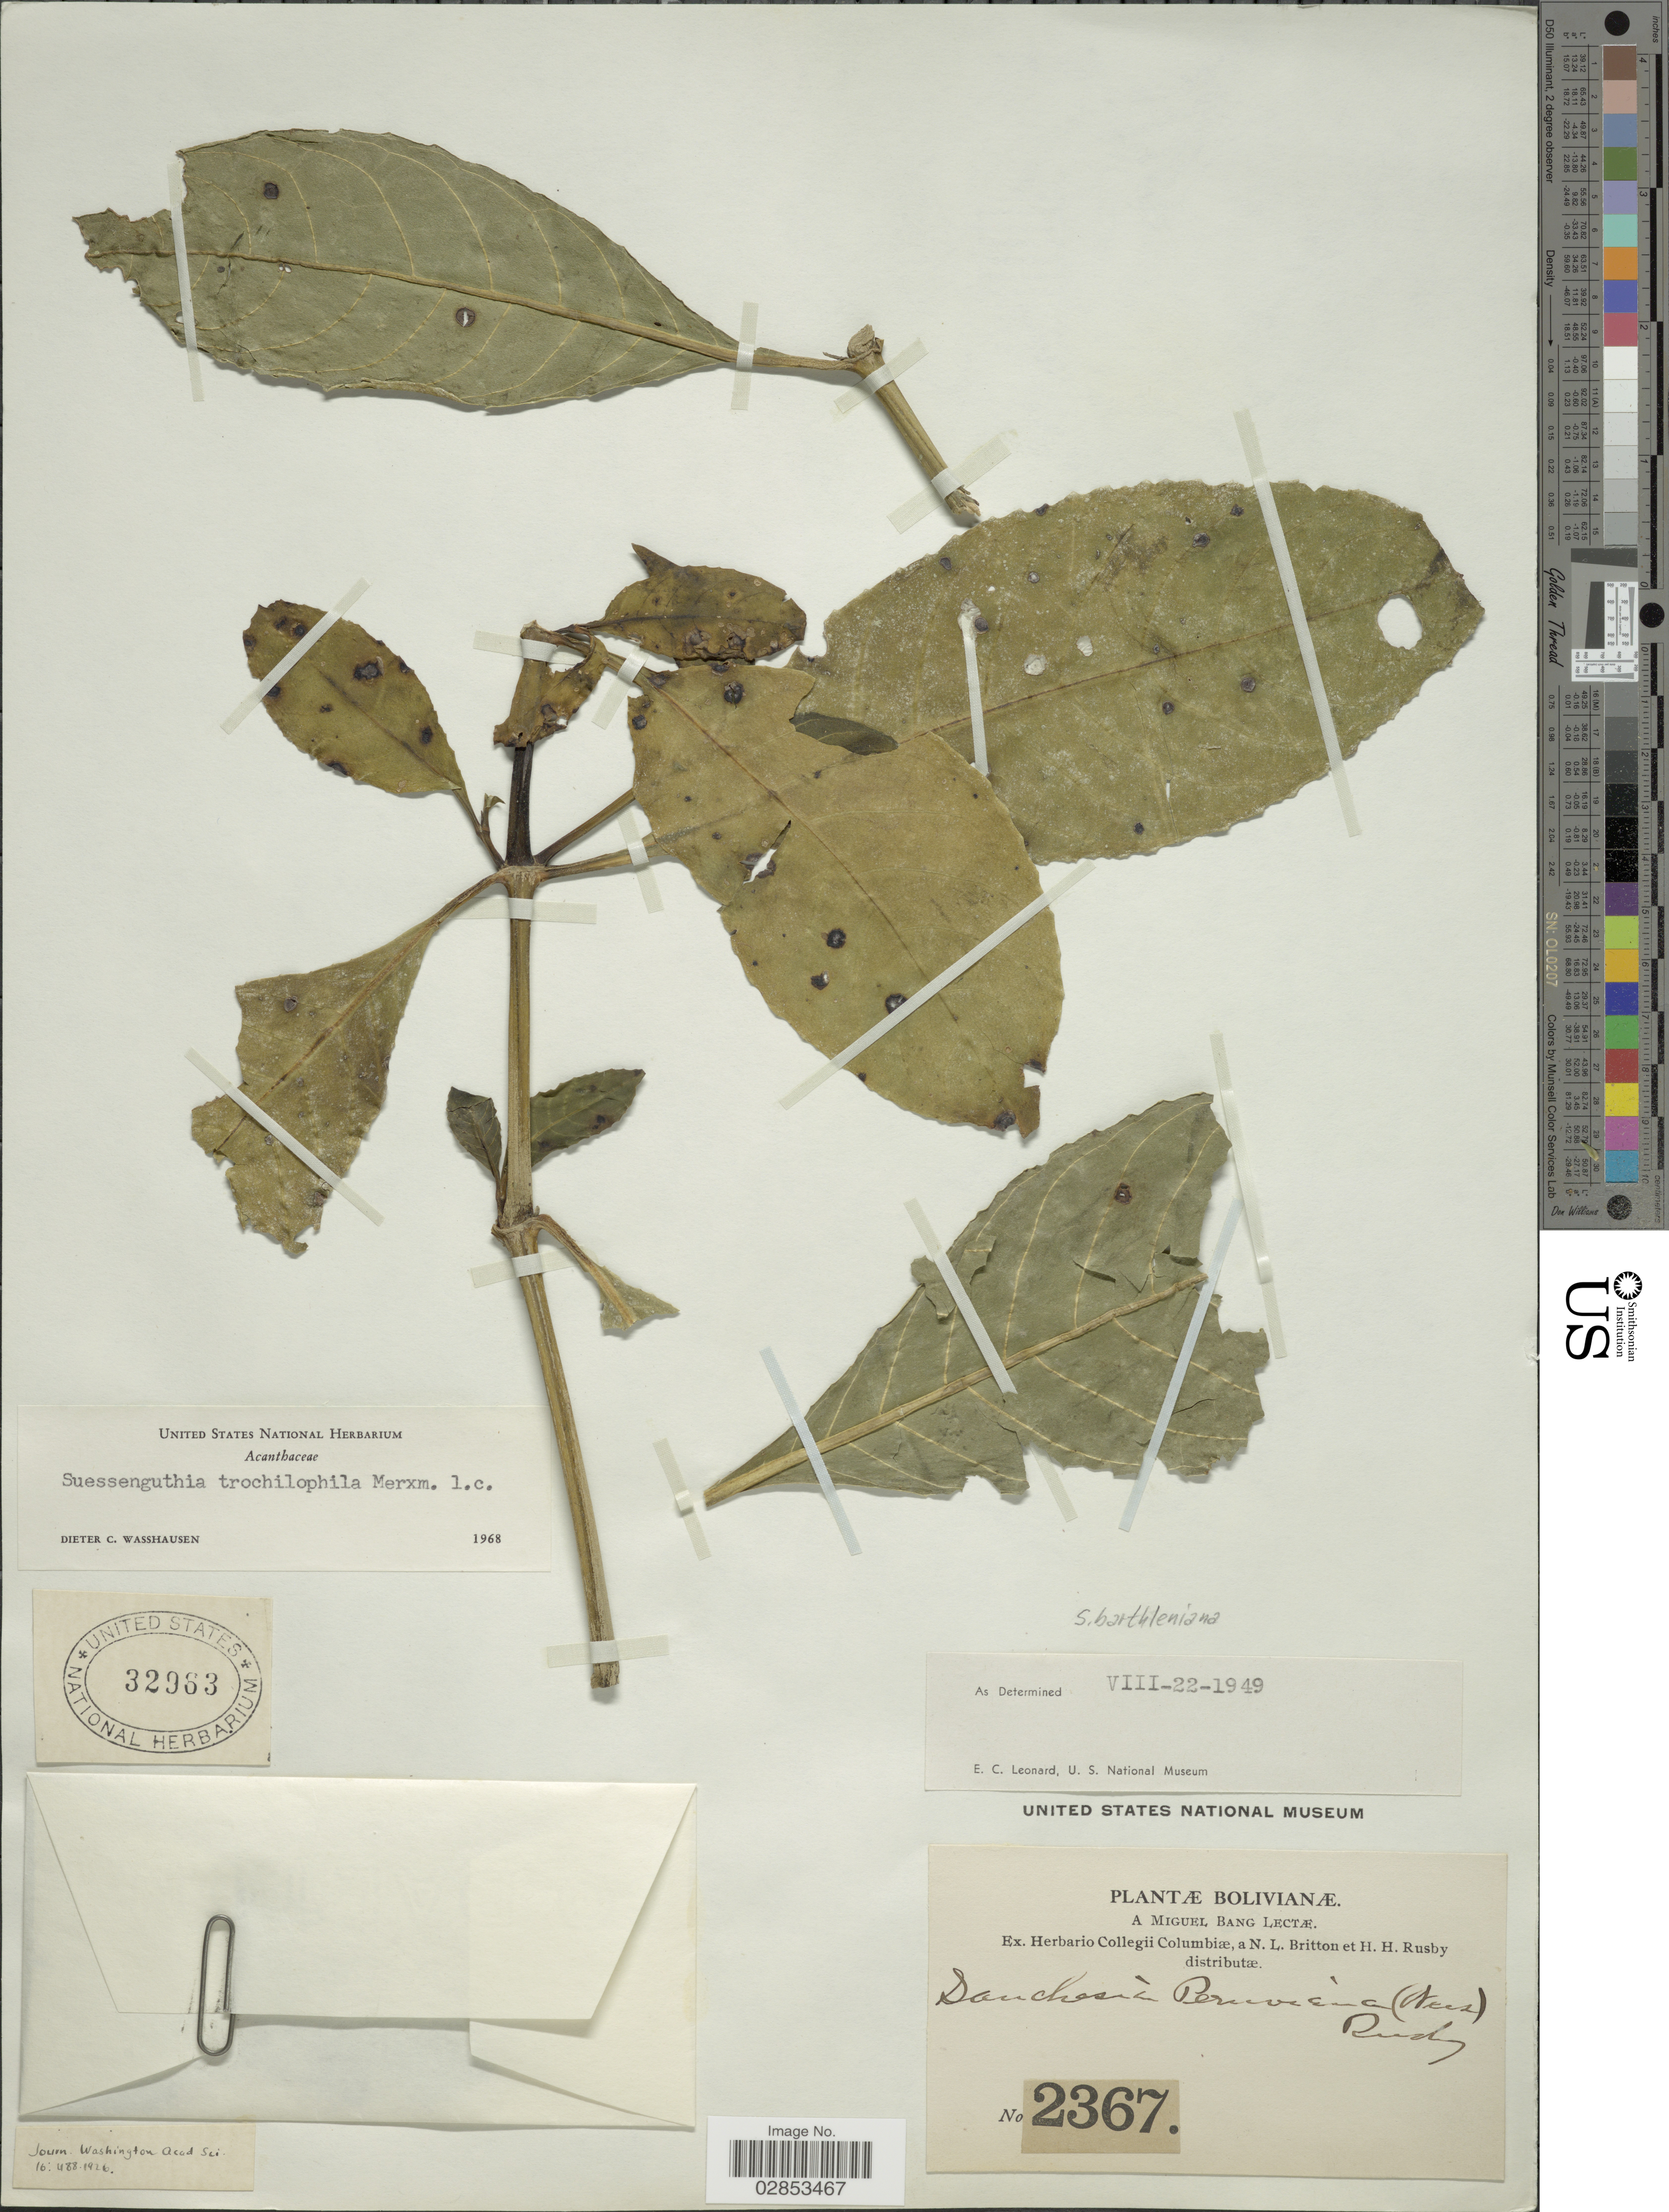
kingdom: Plantae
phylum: Tracheophyta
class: Magnoliopsida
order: Lamiales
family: Acanthaceae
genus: Suessenguthia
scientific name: Suessenguthia barthleniana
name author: Schmidt-Leb.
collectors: M. Bang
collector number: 2367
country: Bolivia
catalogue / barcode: US 32963